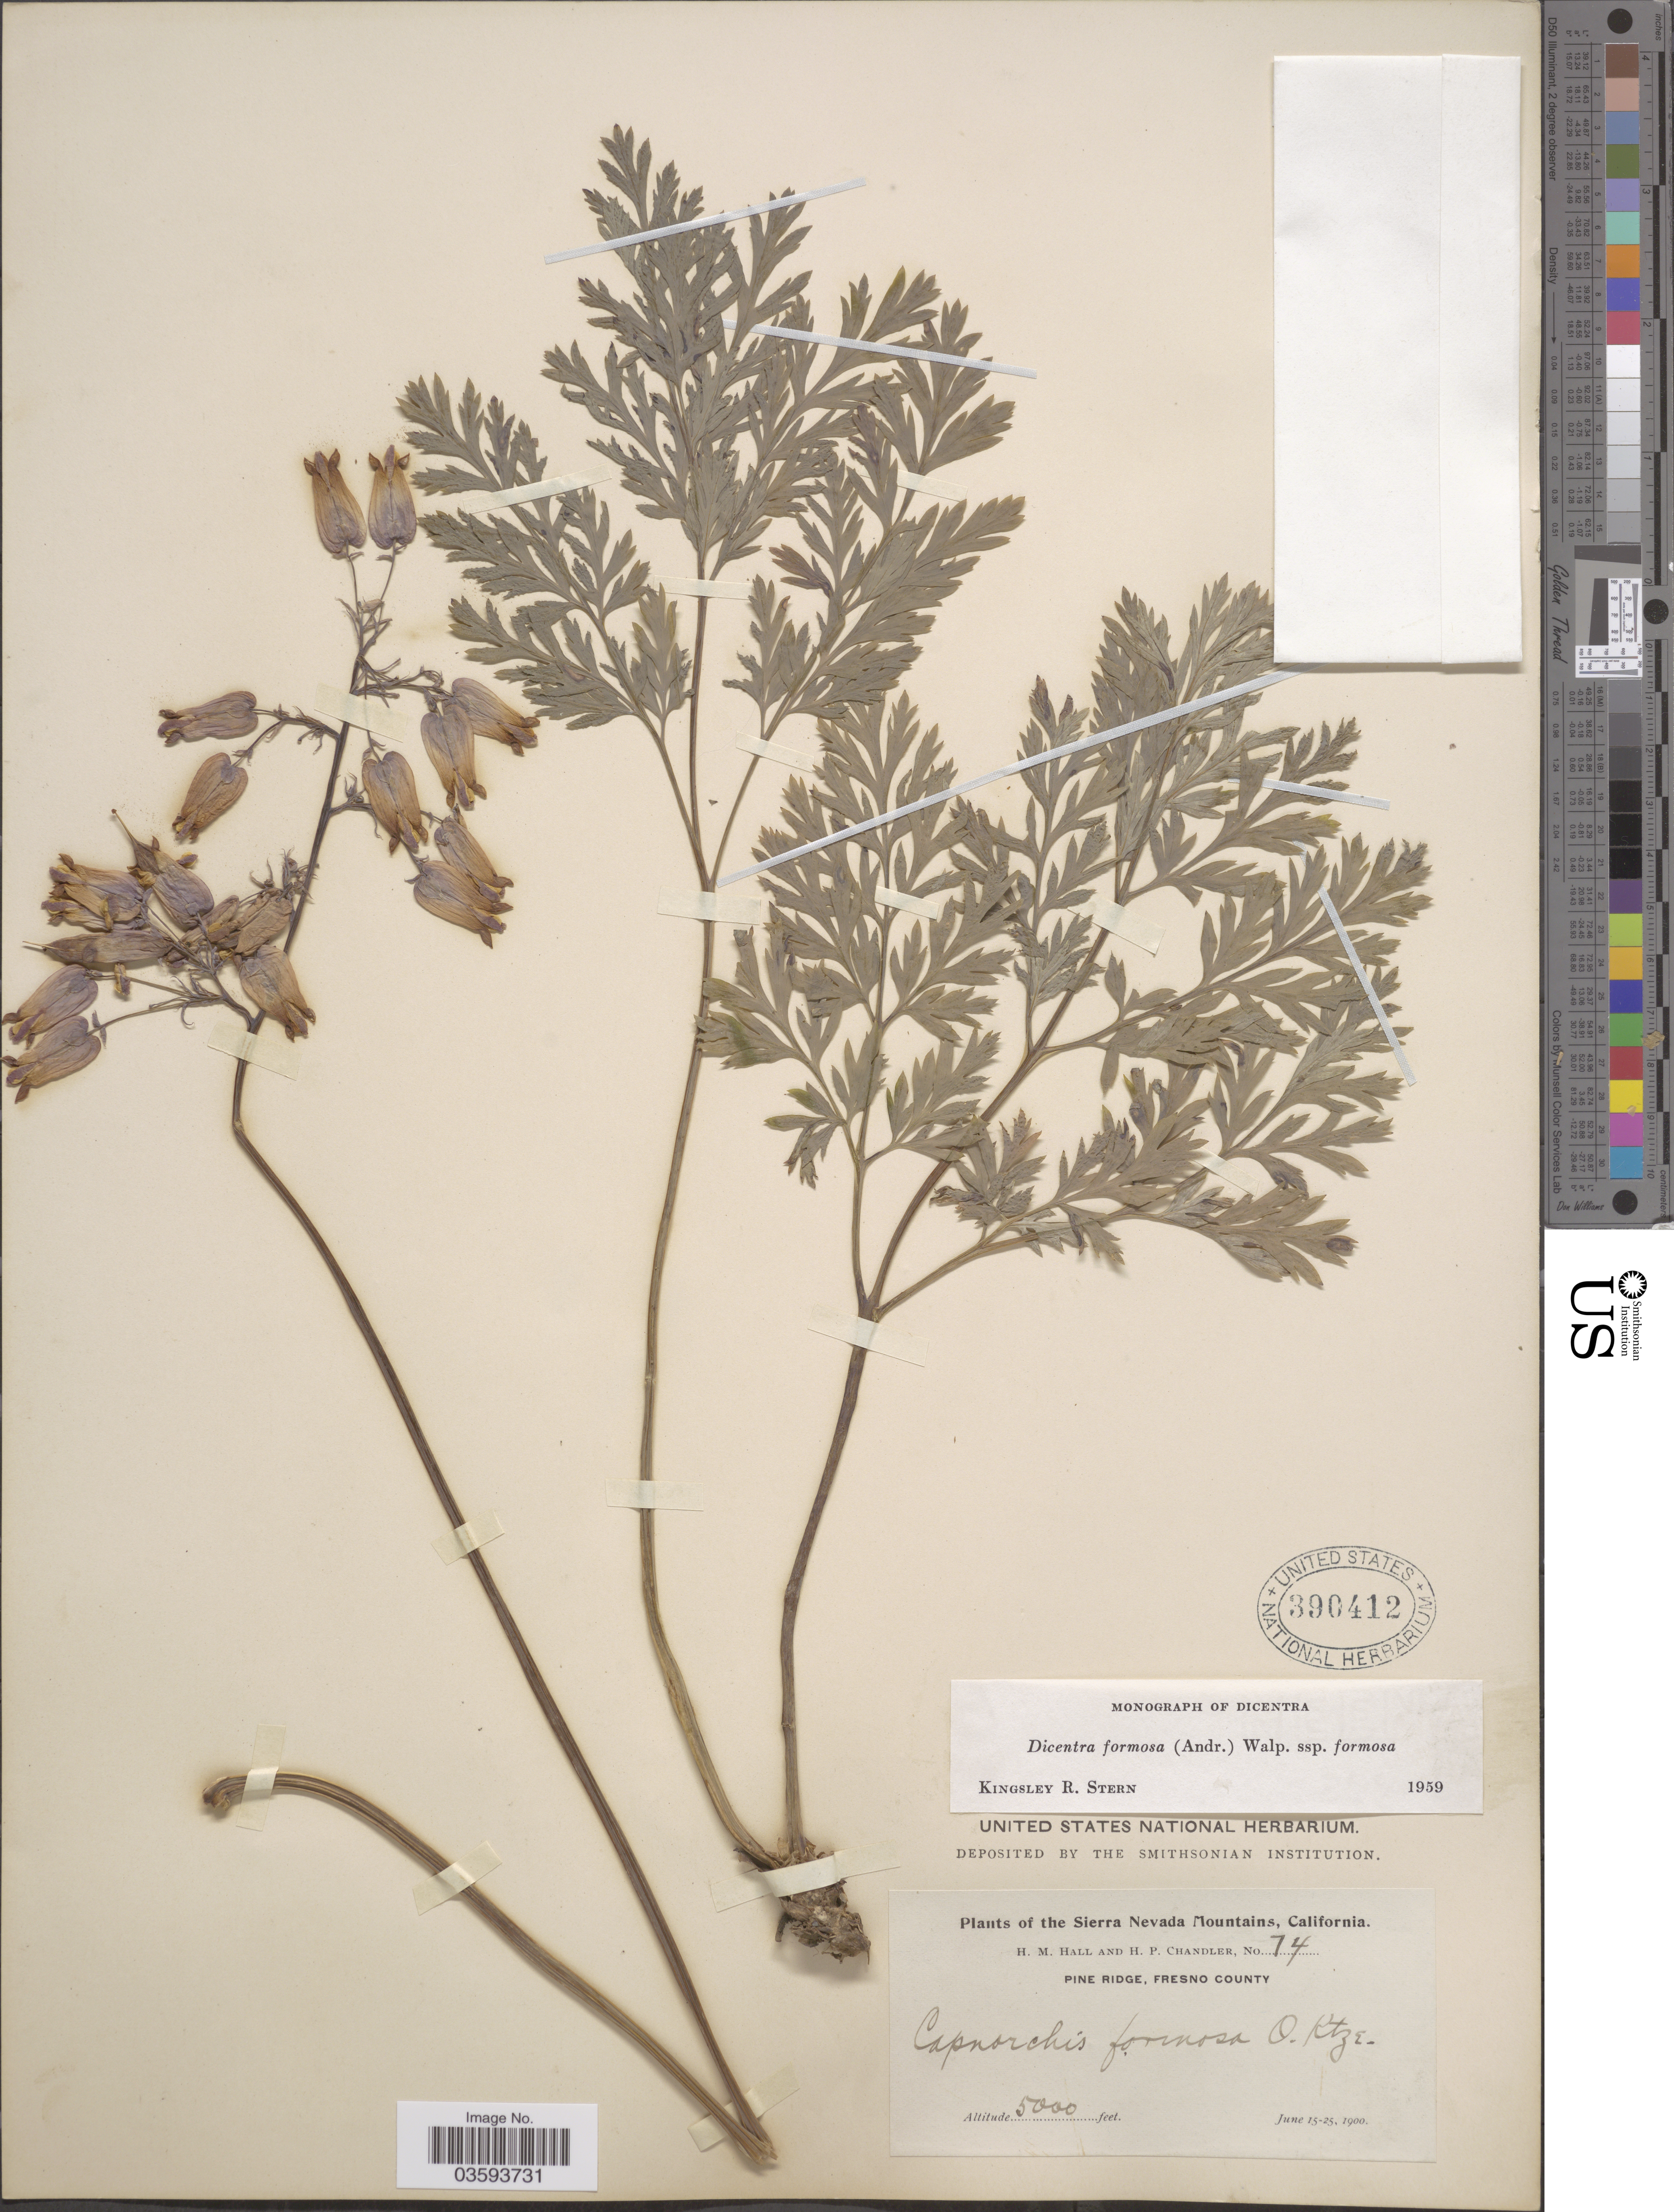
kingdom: Plantae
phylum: Tracheophyta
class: Magnoliopsida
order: Ranunculales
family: Papaveraceae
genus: Dicentra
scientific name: Dicentra formosa subsp. formosa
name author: (Haw.) Walp.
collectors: H. M. Hall & H. Chandler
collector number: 74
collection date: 1900-06-15/1900-06-25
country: United States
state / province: California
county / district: Fresno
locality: The Sierra Nevada Mountains. Pine Ridge, Fresno County.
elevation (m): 1524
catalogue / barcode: US 390412